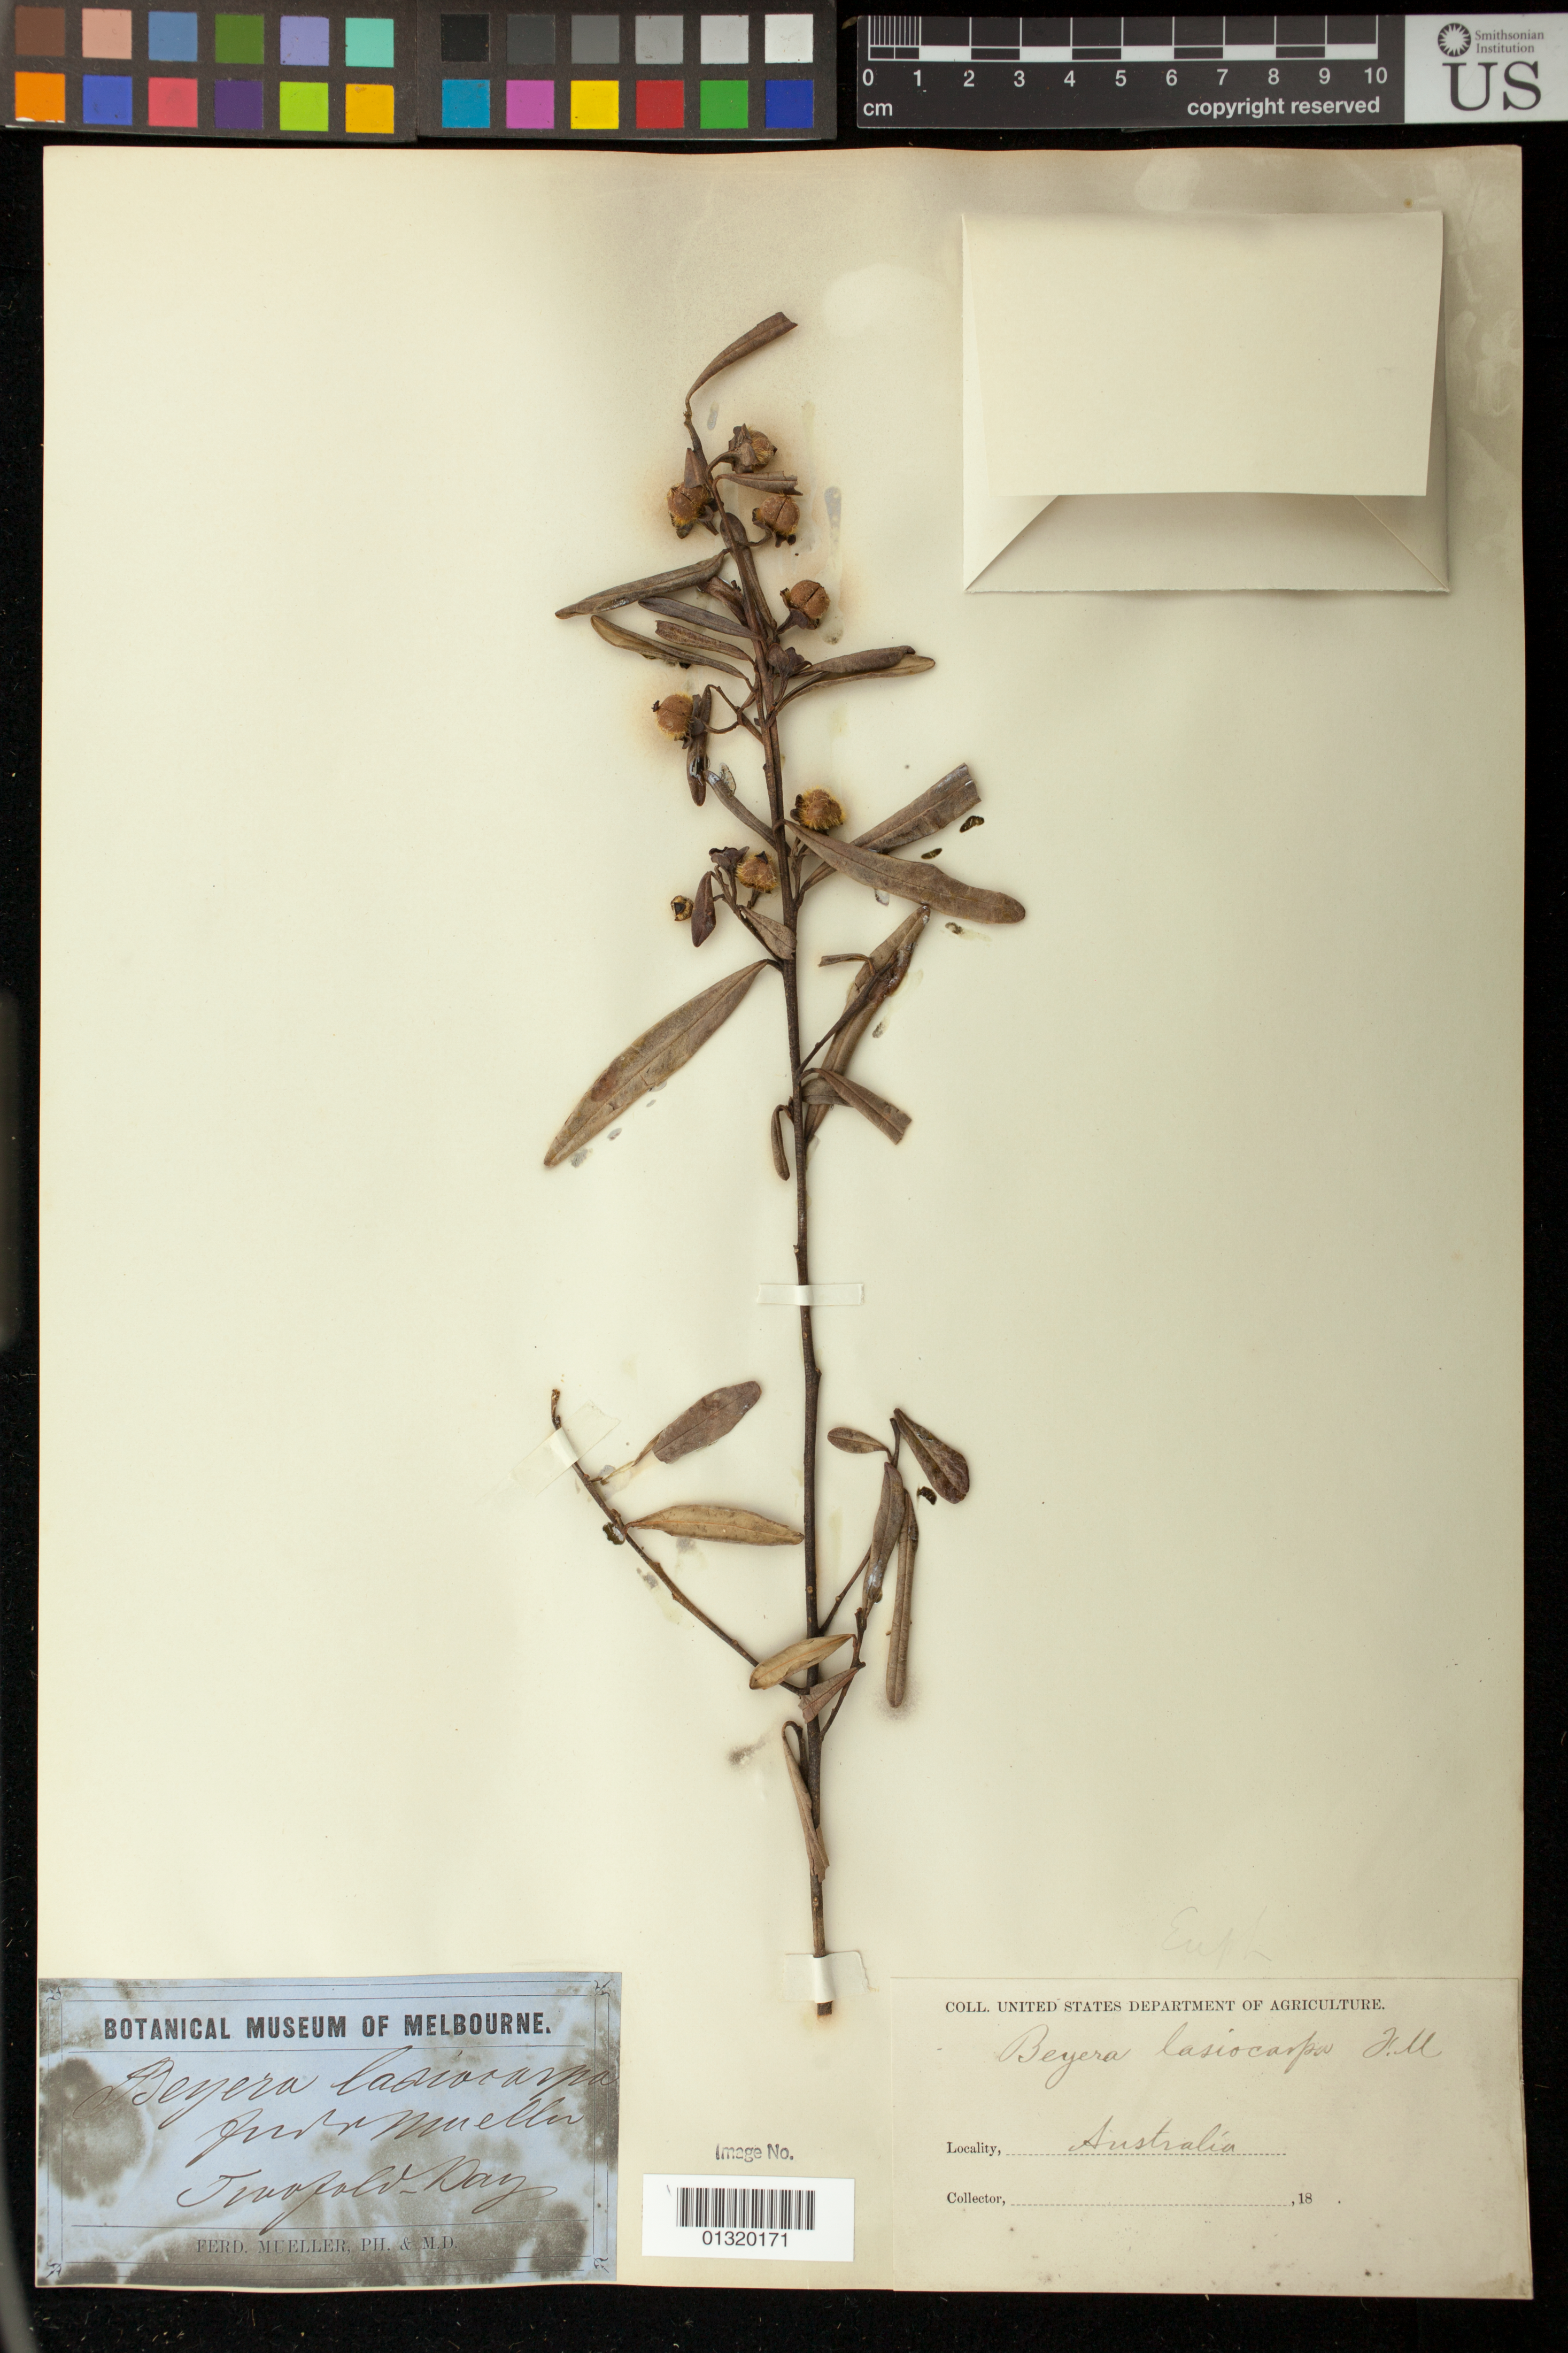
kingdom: Plantae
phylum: Tracheophyta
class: Magnoliopsida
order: Malpighiales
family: Euphorbiaceae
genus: Beyeria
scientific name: Beyeria lasiocarpa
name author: (F. Muell.) Müll. Arg.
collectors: F. Mueller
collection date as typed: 18--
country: Australia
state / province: New South Wales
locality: Twofold Bay